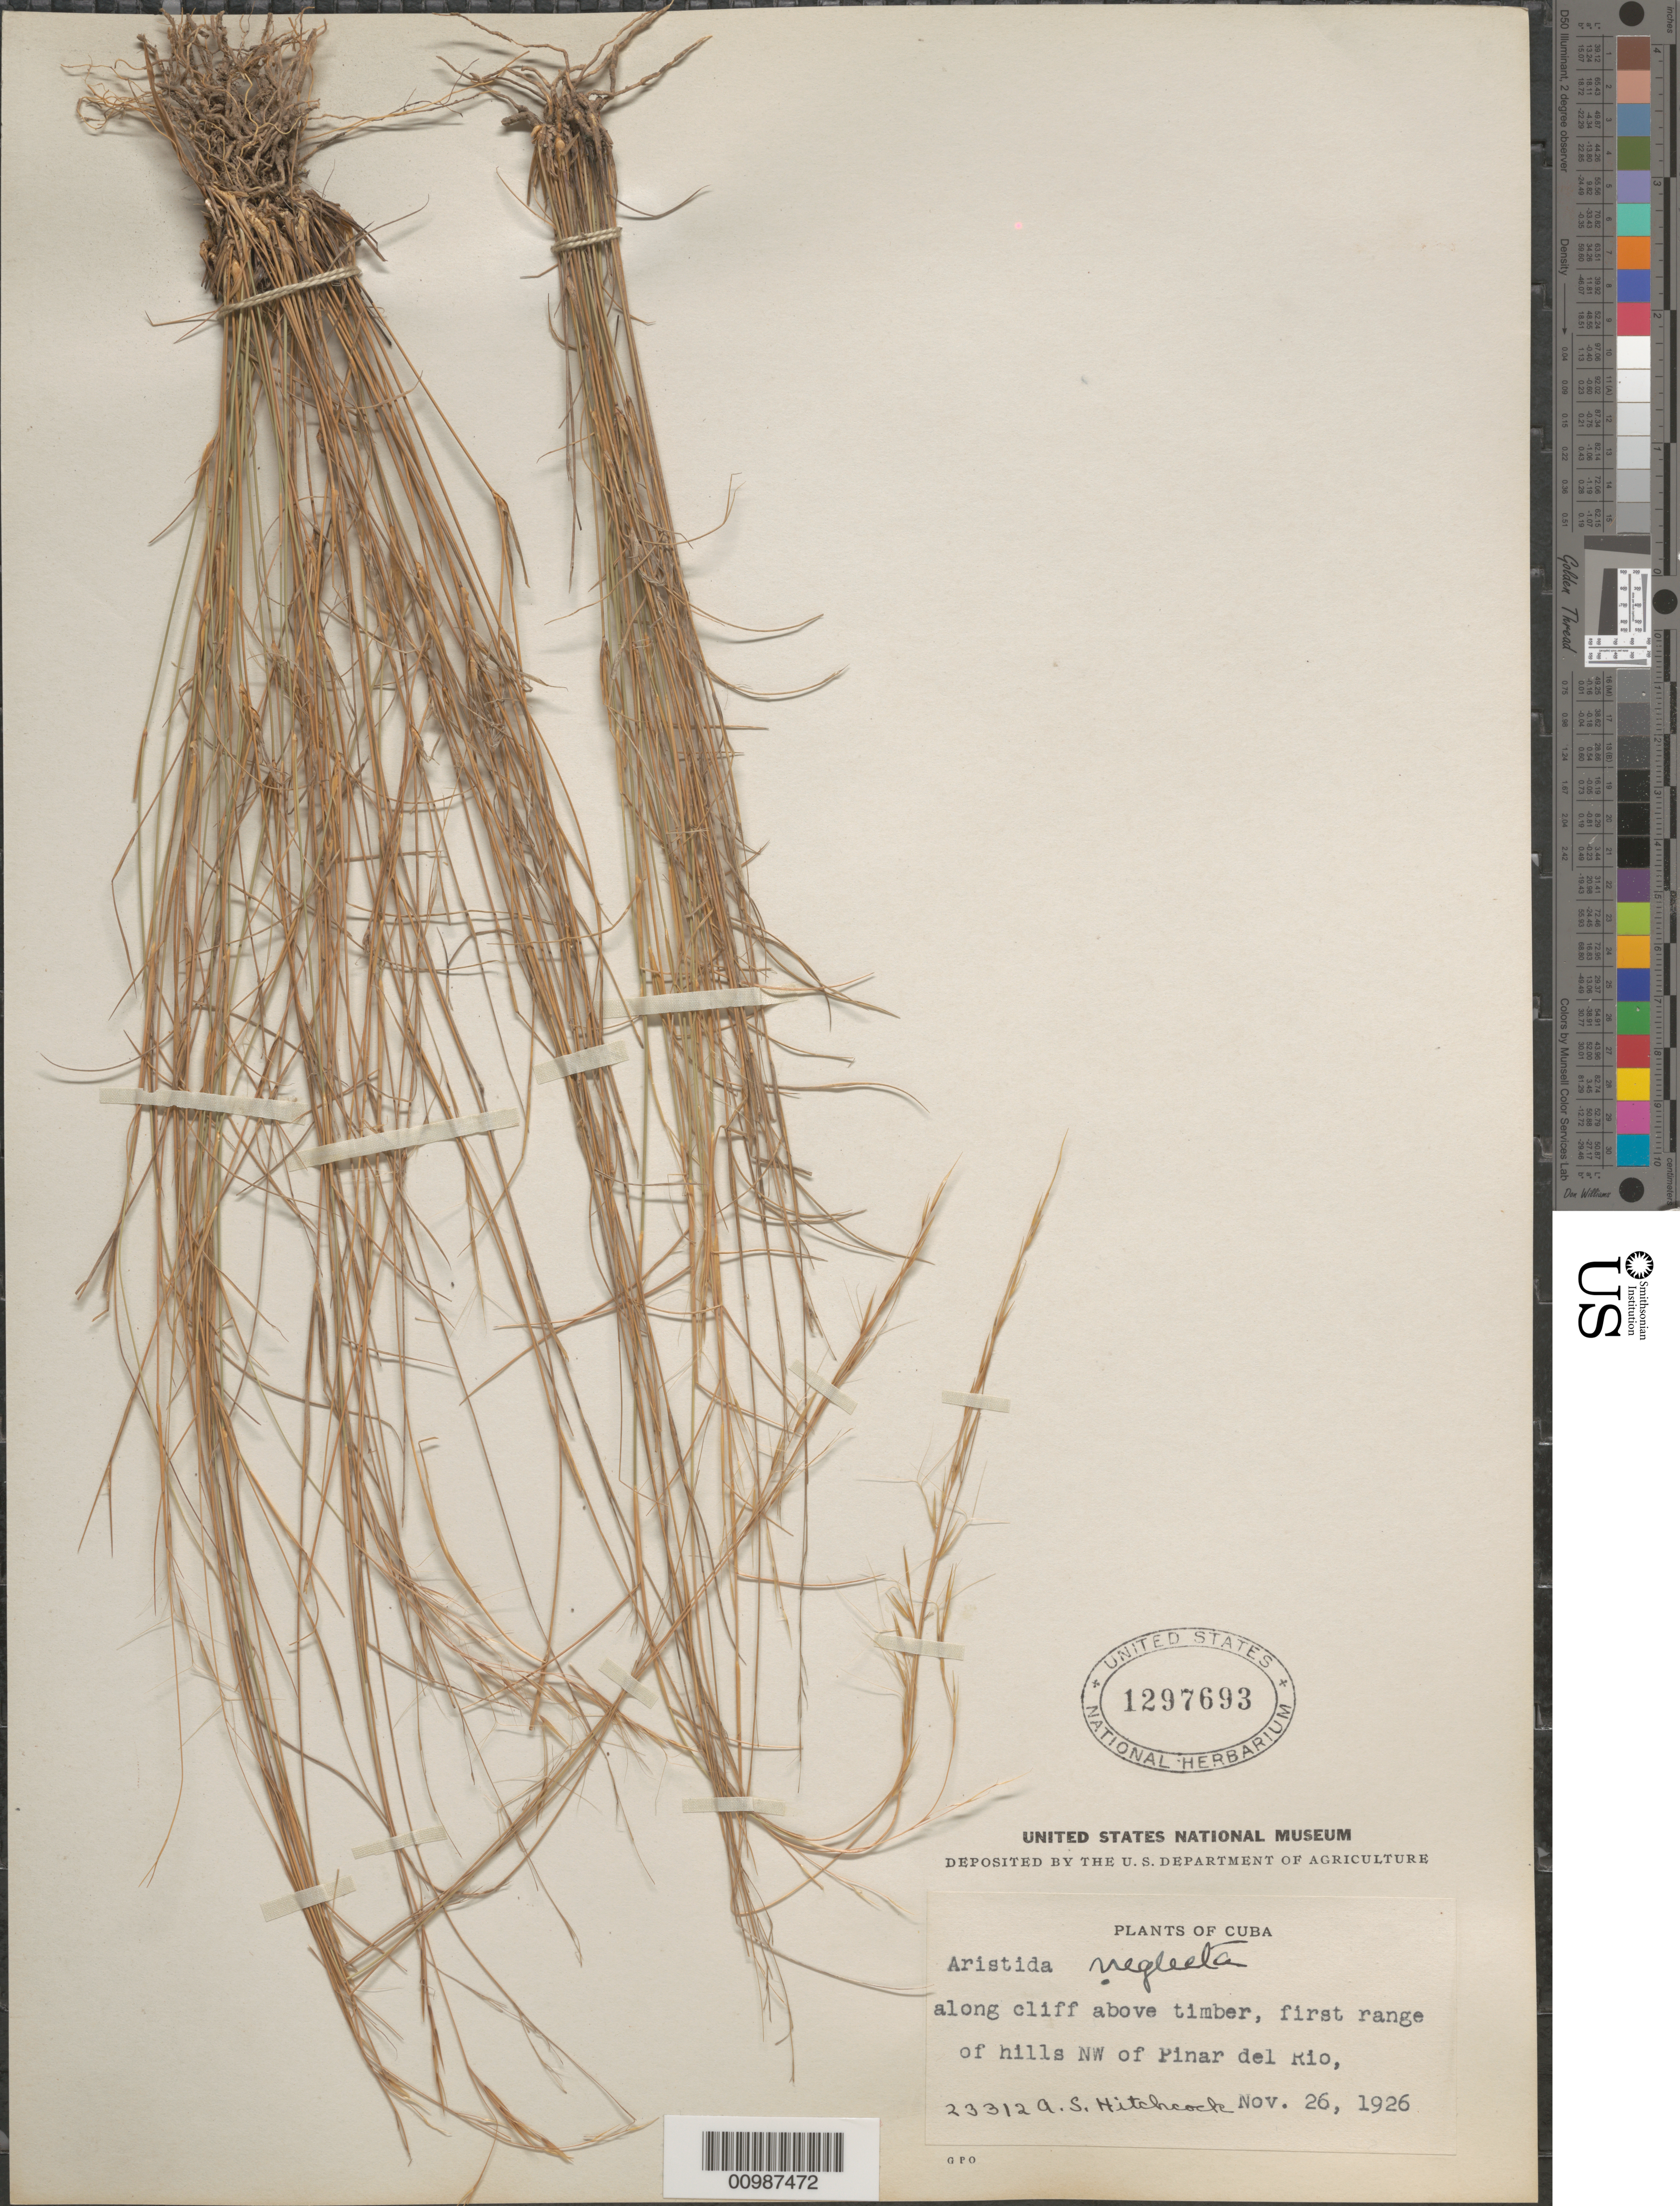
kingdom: Plantae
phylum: Tracheophyta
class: Liliopsida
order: Poales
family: Poaceae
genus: Aristida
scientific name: Aristida neglecta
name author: León ex Hitchc.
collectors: A. S. Hitchcock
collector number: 23312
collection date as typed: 26 Nov 1926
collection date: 1926-11-26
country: Cuba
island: Cuba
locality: NW of Pinar del Rio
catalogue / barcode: US 1297693